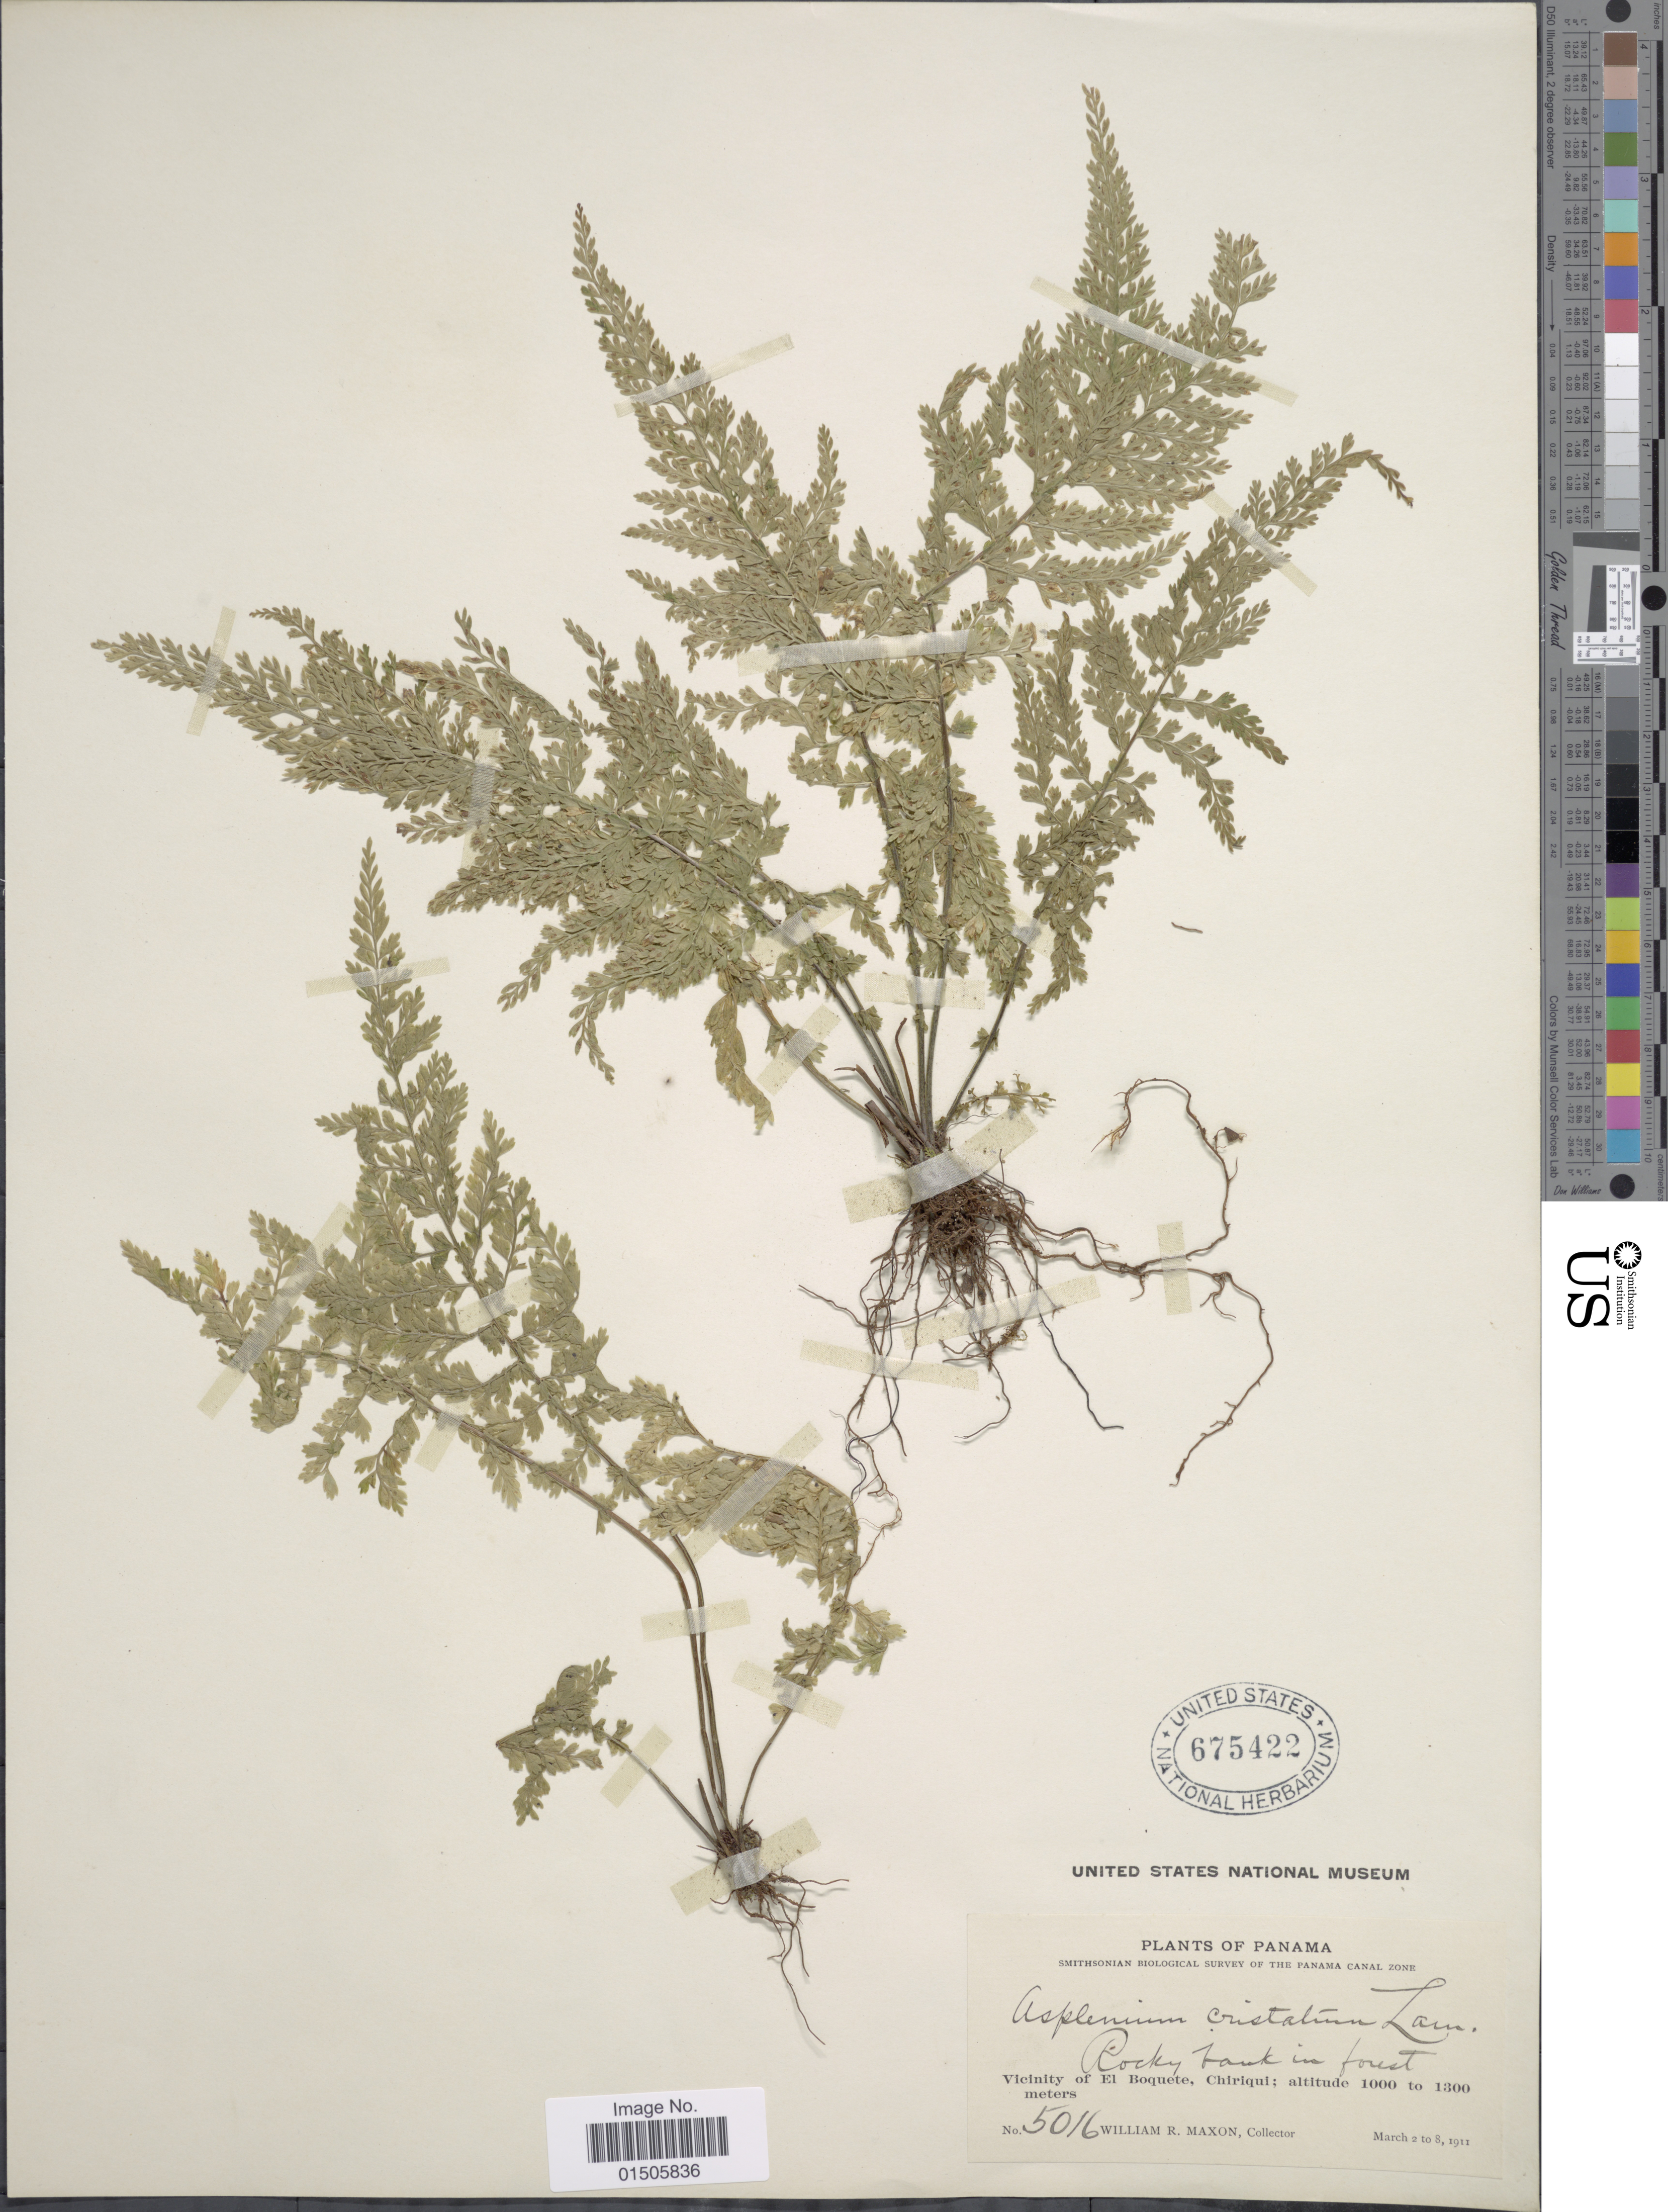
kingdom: Plantae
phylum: Tracheophyta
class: Polypodiopsida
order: Polypodiales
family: Aspleniaceae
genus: Asplenium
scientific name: Asplenium cristatum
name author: Lam.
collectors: W. R. Maxon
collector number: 516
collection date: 1911-03-02/1911-03-08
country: Panama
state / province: Colón / Panamá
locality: The Panama Canal Zone, Vicinity of El Boquete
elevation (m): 1000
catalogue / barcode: US 675422